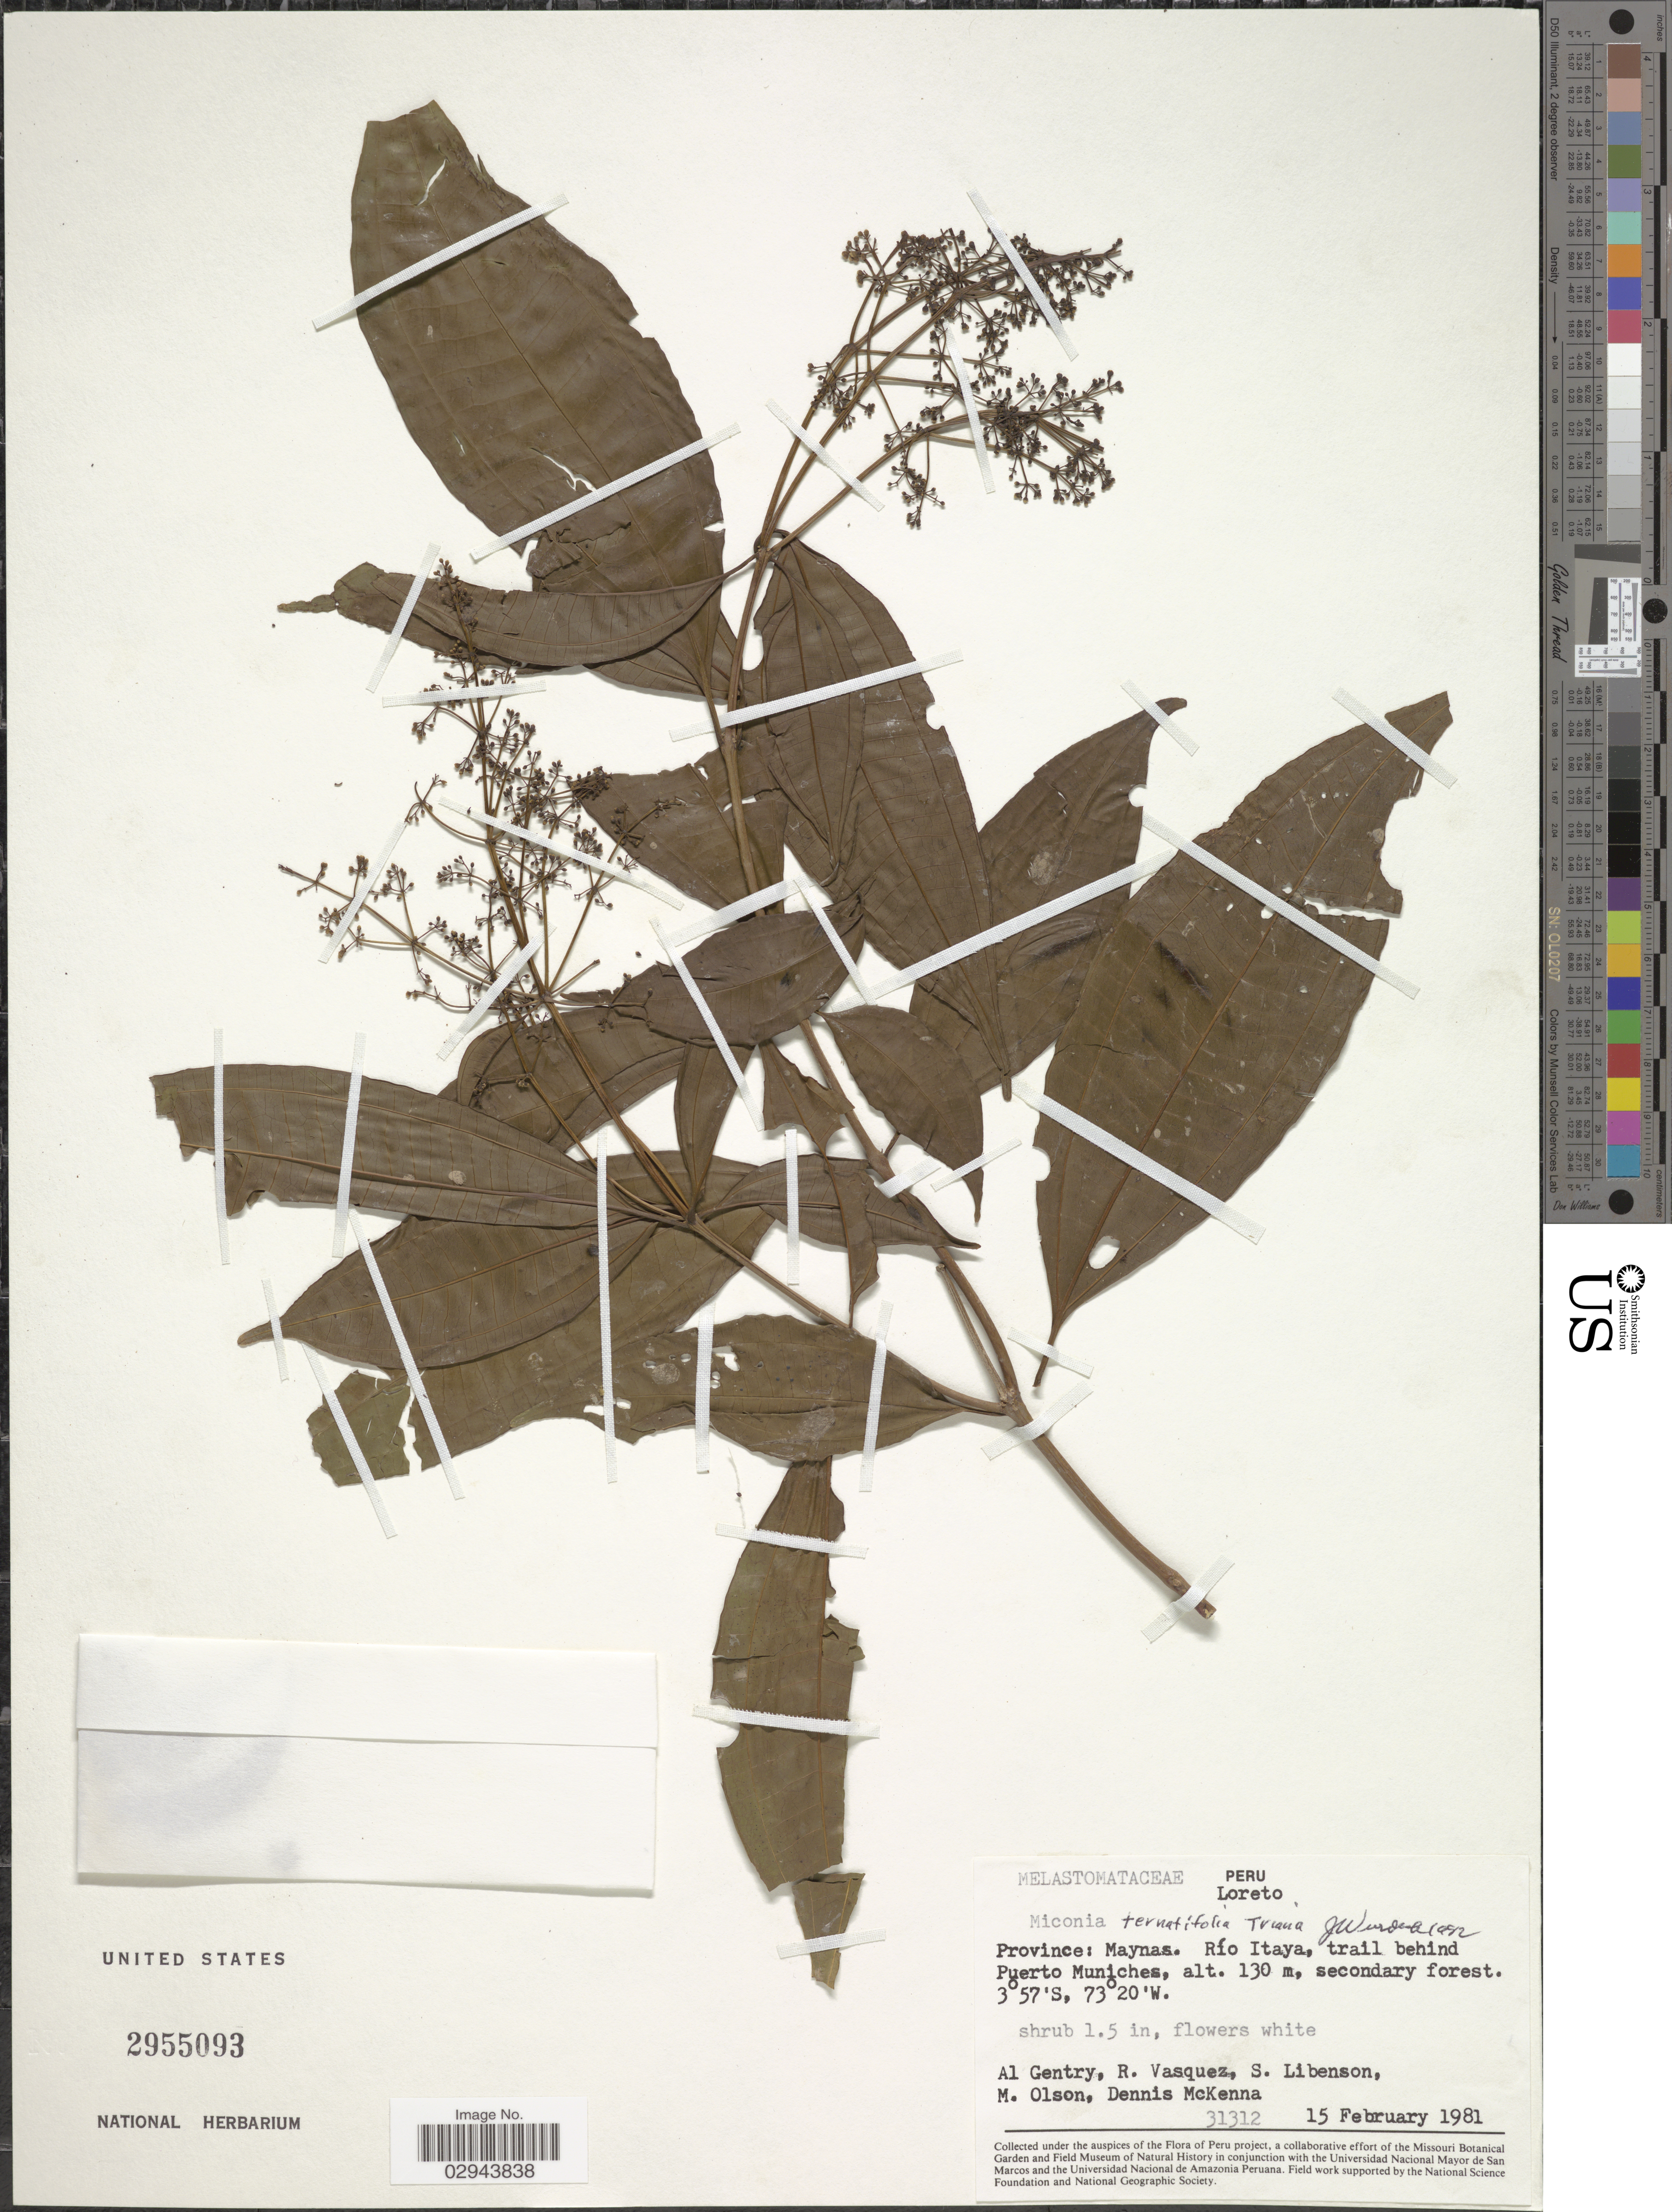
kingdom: Plantae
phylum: Tracheophyta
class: Magnoliopsida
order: Myrtales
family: Melastomataceae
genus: Miconia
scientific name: Miconia ternatifolia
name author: Triana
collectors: A. H. Gentry, R. Vasquez, S. Libenson, M. Olson & D. McKenna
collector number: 31312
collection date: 1981-02-15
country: Peru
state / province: Loreto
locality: Province: Maynas. Río Itaya, trail behind Puerto Muniches.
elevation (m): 130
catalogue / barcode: US 2955093